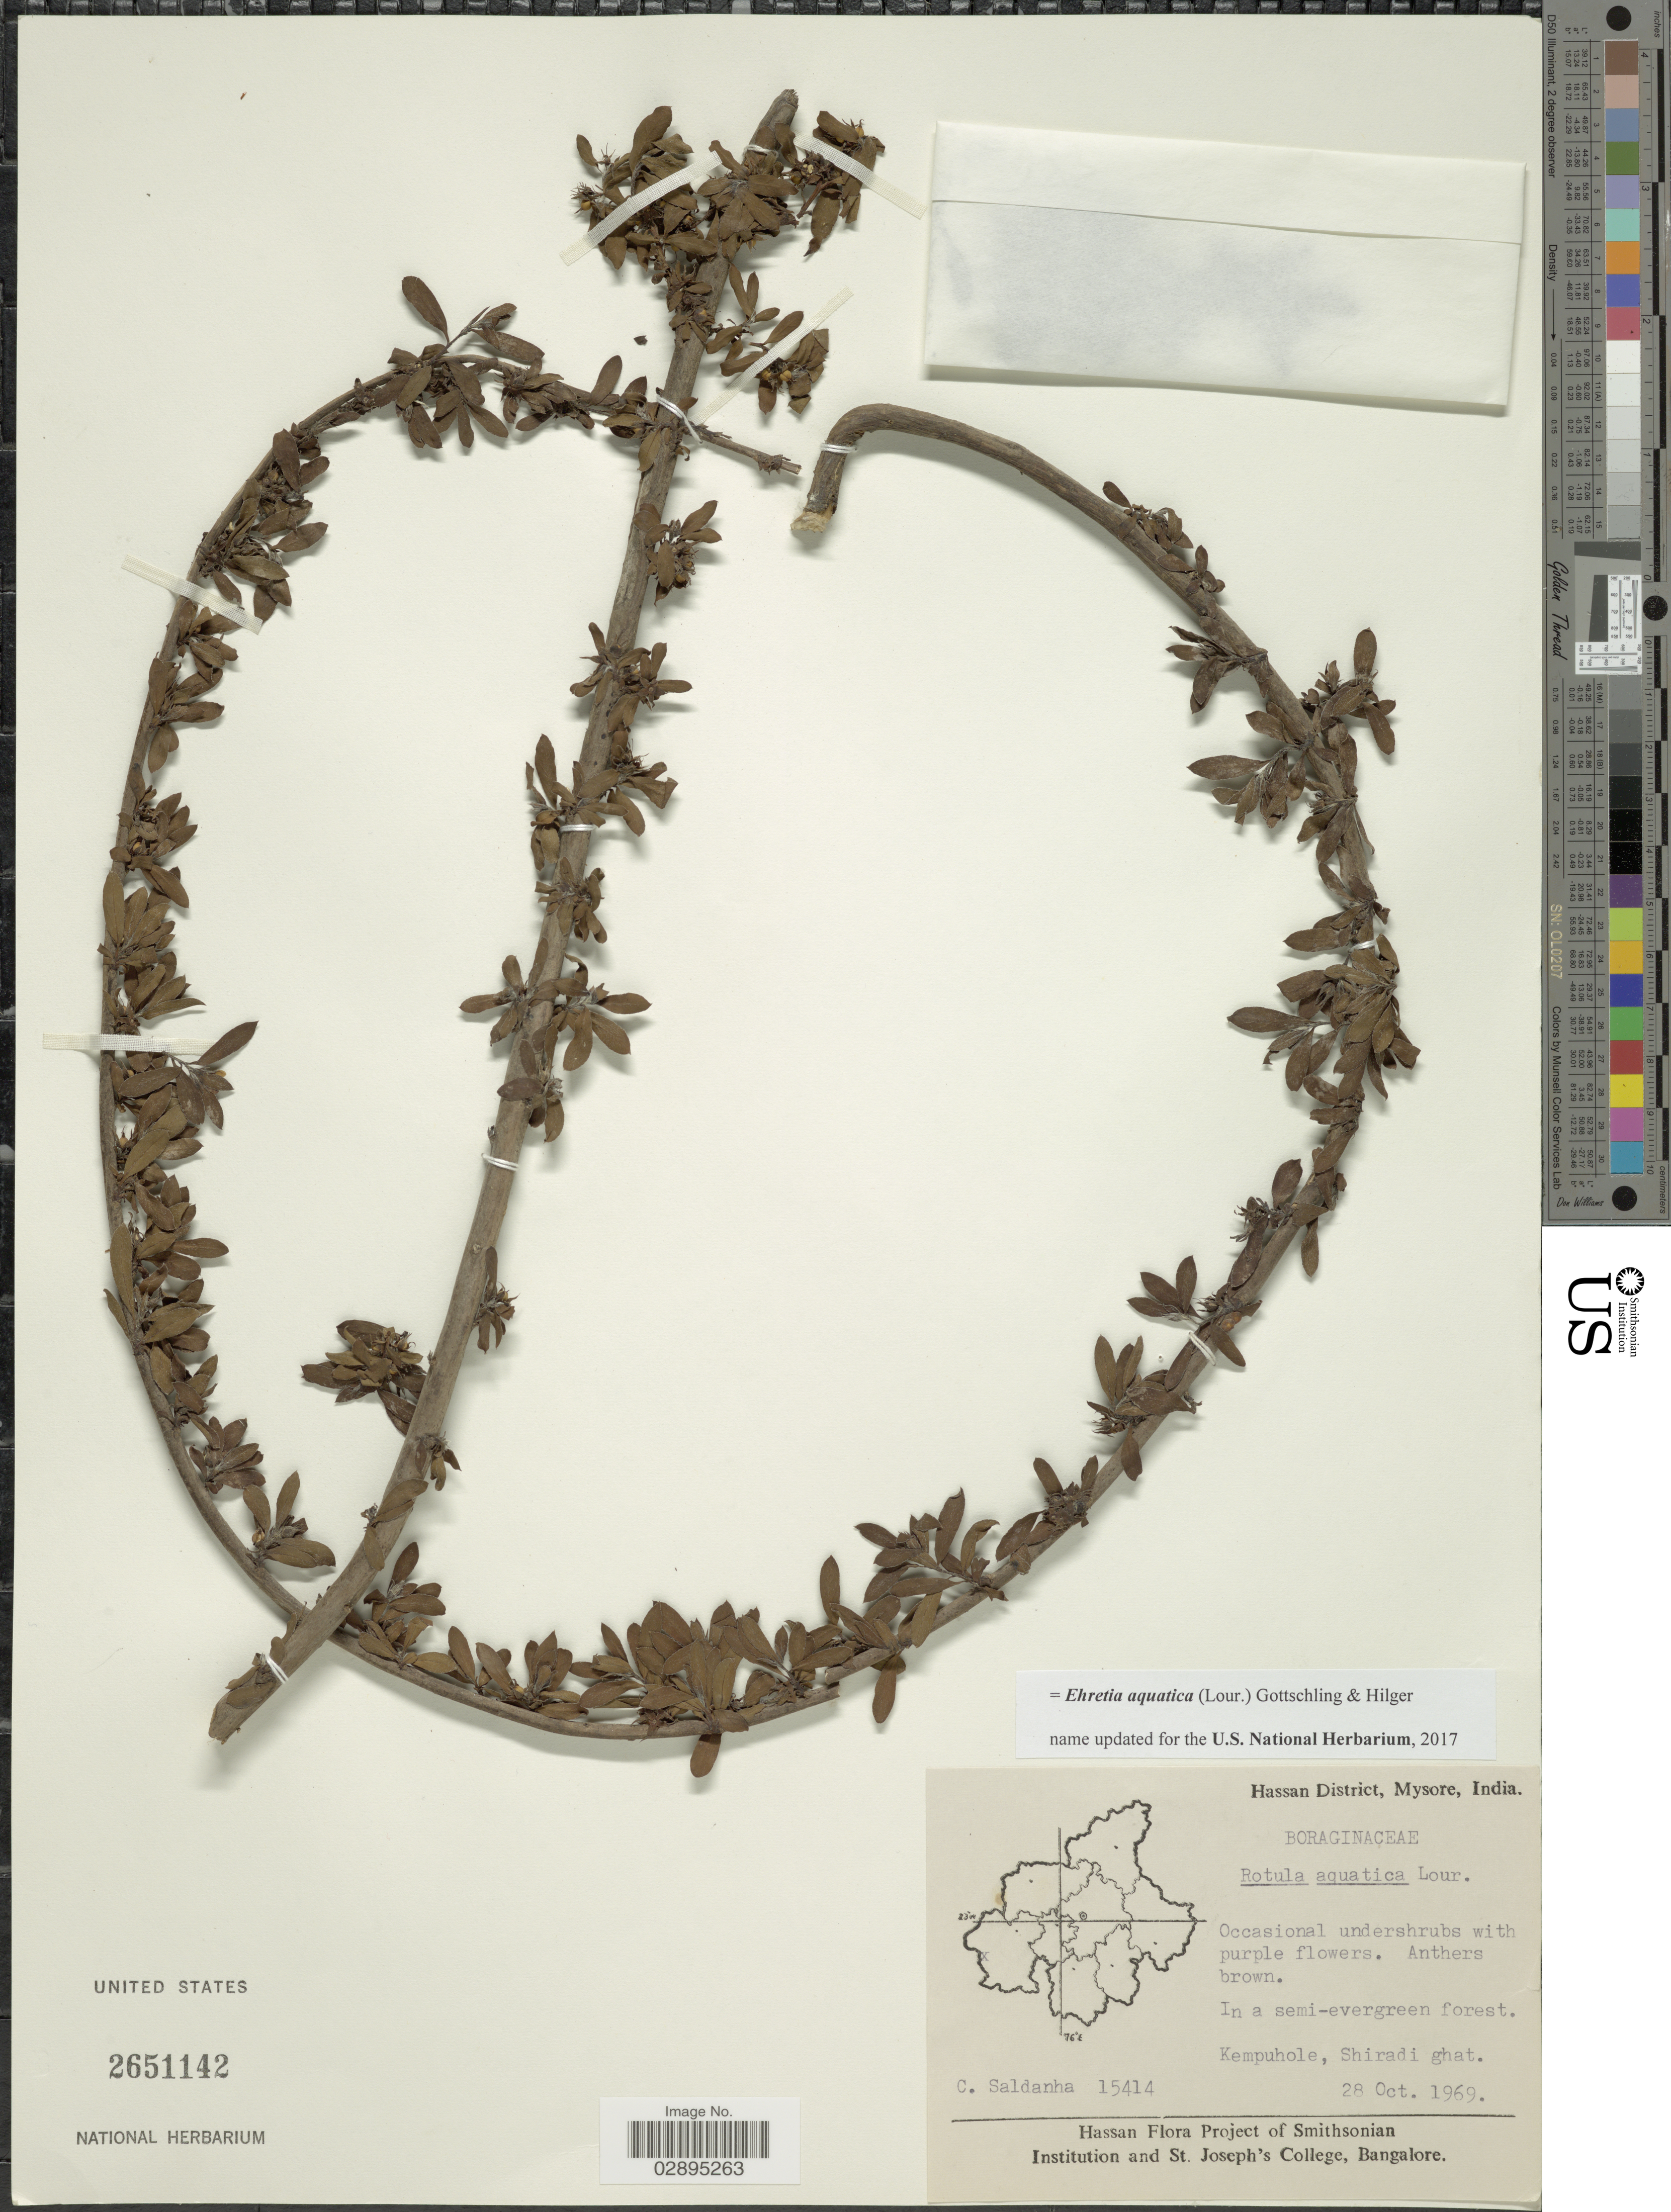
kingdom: Plantae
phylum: Tracheophyta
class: Magnoliopsida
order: Boraginales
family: Ehretiaceae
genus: Ehretia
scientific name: Ehretia aquatica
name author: (Lour.) Gottschling & Hilger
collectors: C. Saldanha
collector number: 15414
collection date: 1969-10-28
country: India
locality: Hassan District, Mysore. Kempuhole, Shiradi ghat.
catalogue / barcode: US 2651142